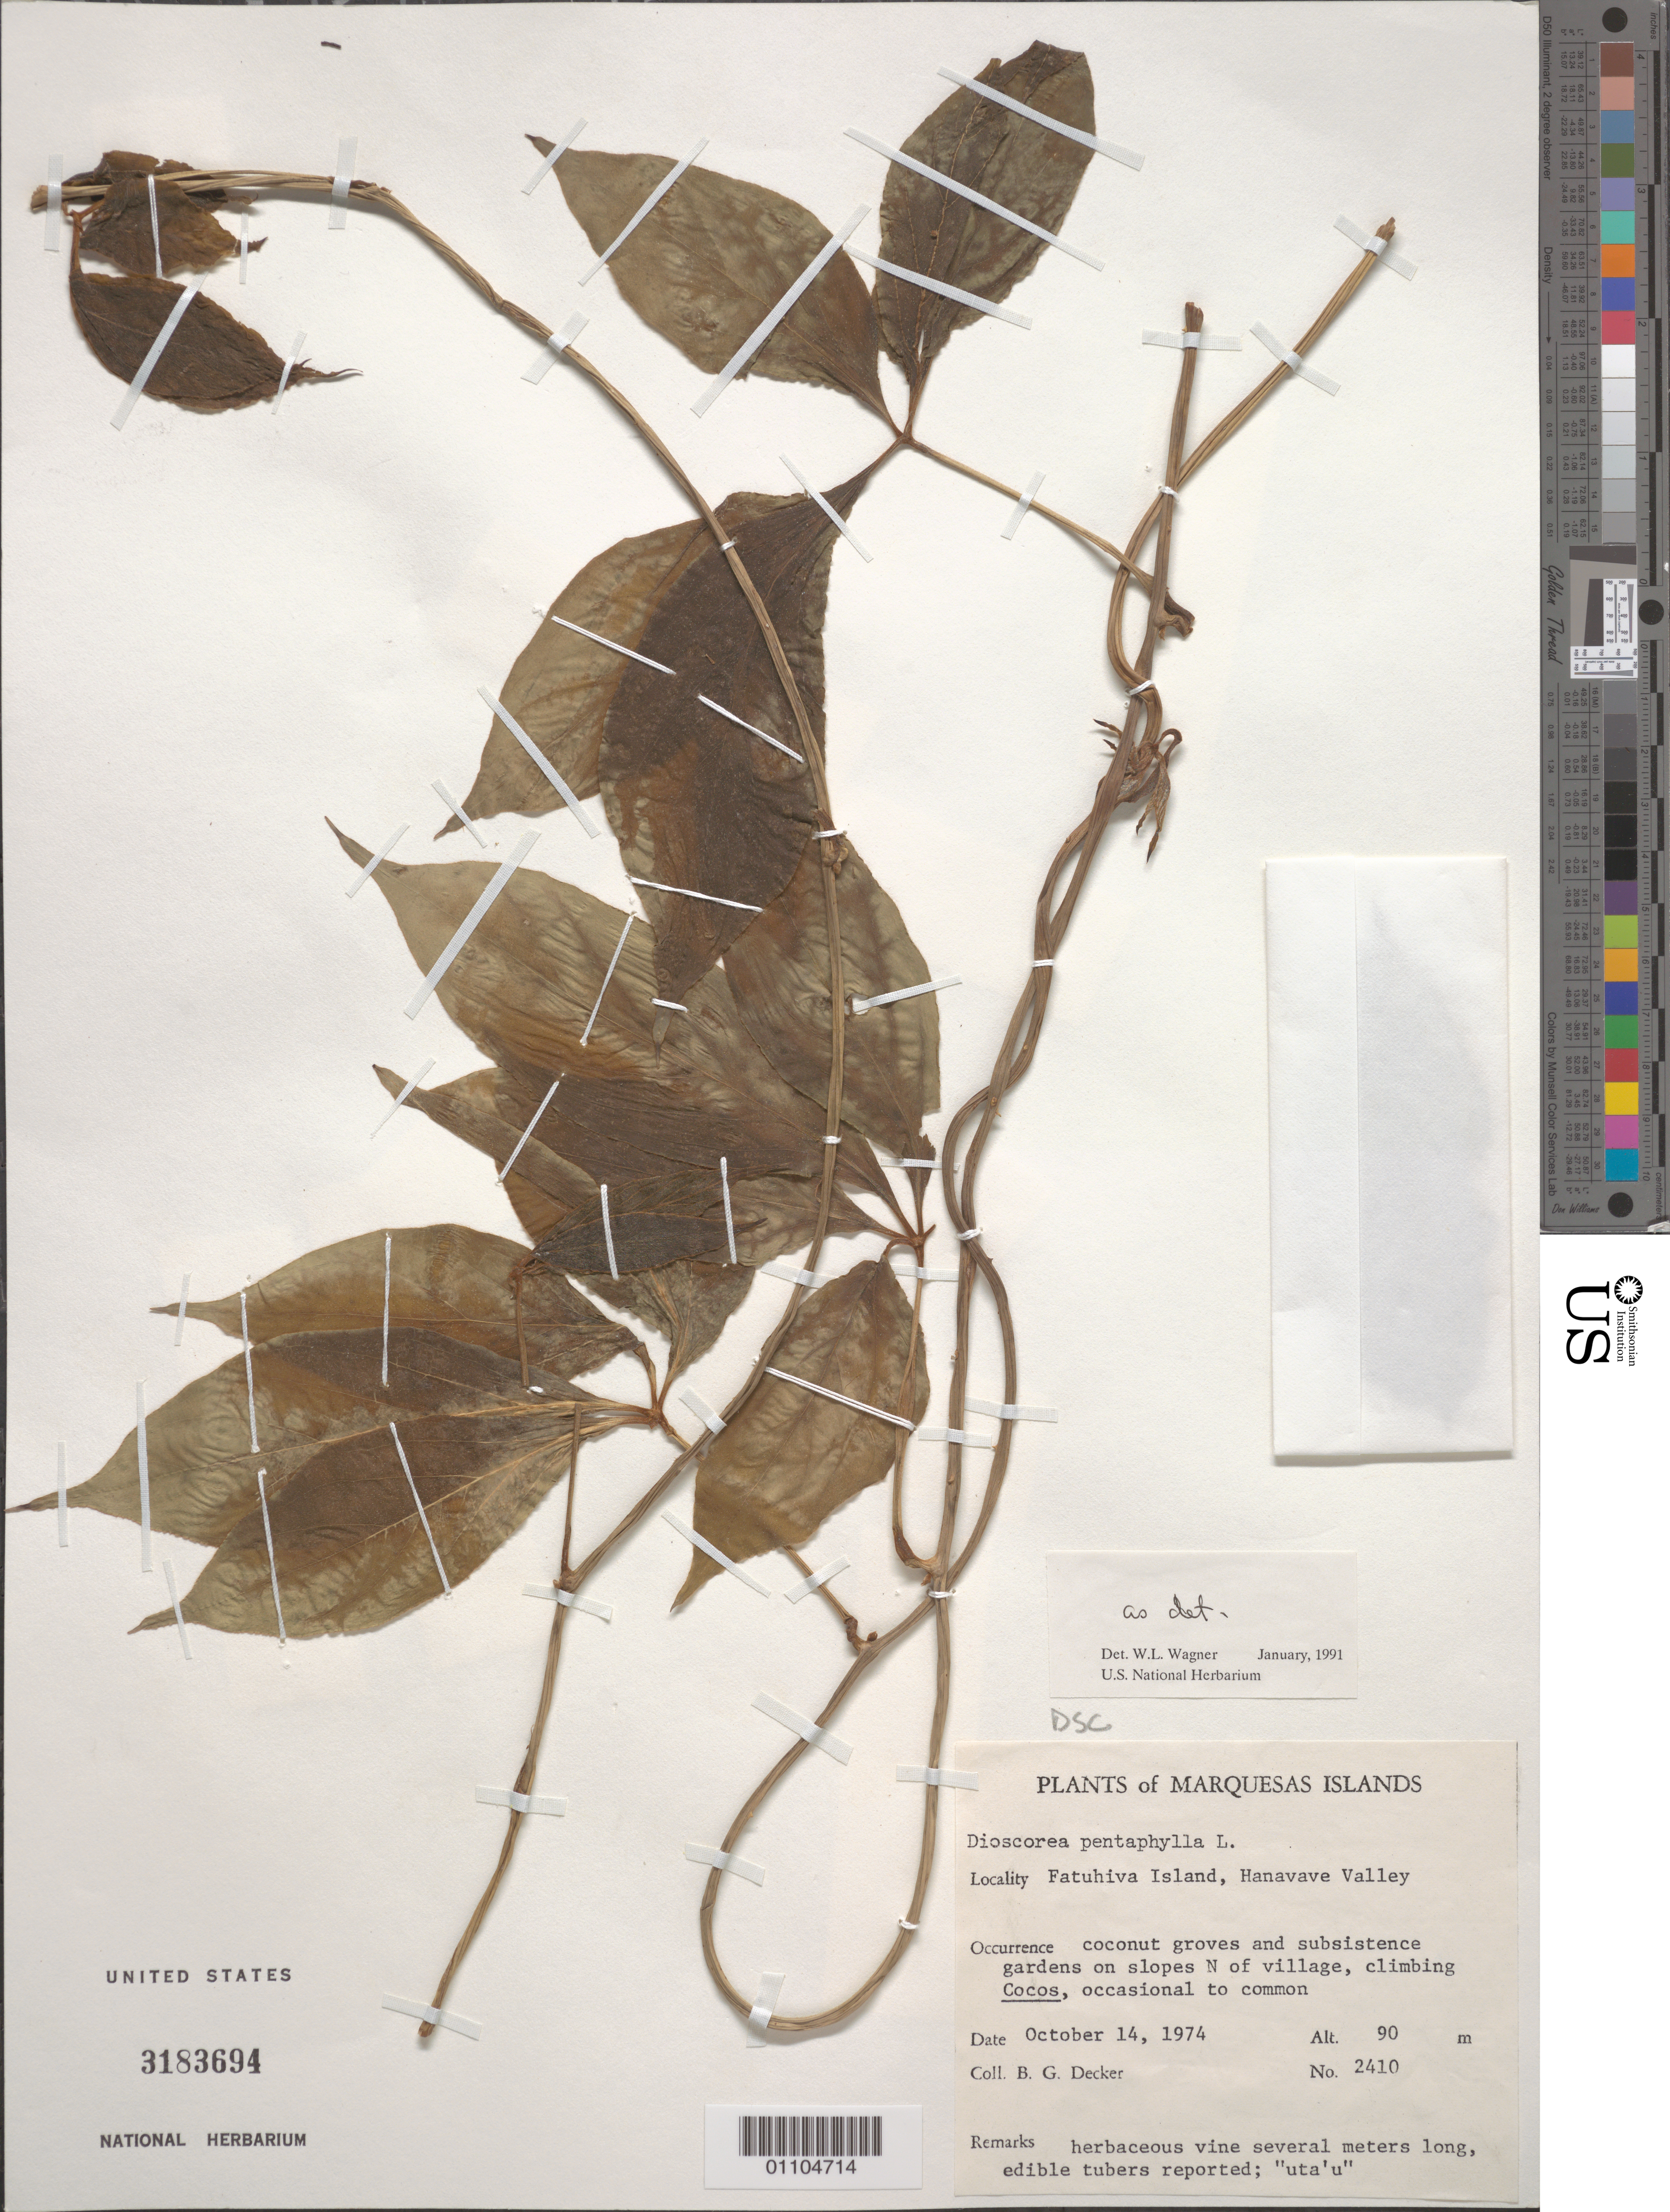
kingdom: Plantae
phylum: Tracheophyta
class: Liliopsida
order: Dioscoreales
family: Dioscoreaceae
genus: Dioscorea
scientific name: Dioscorea pentaphylla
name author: L.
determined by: Wagner, W. L., (BOT), Smithsonian Institution - National Museum of Natural History (UNITED STATES)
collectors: B. G. Decker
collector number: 2410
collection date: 1974-10-14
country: French Polynesia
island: Fatu Hiva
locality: Hanavave Valley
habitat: Coconut groves and subsistence gardens on slopes N of village, climbing Cocos, occasional to common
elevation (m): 90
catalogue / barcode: US 3183694